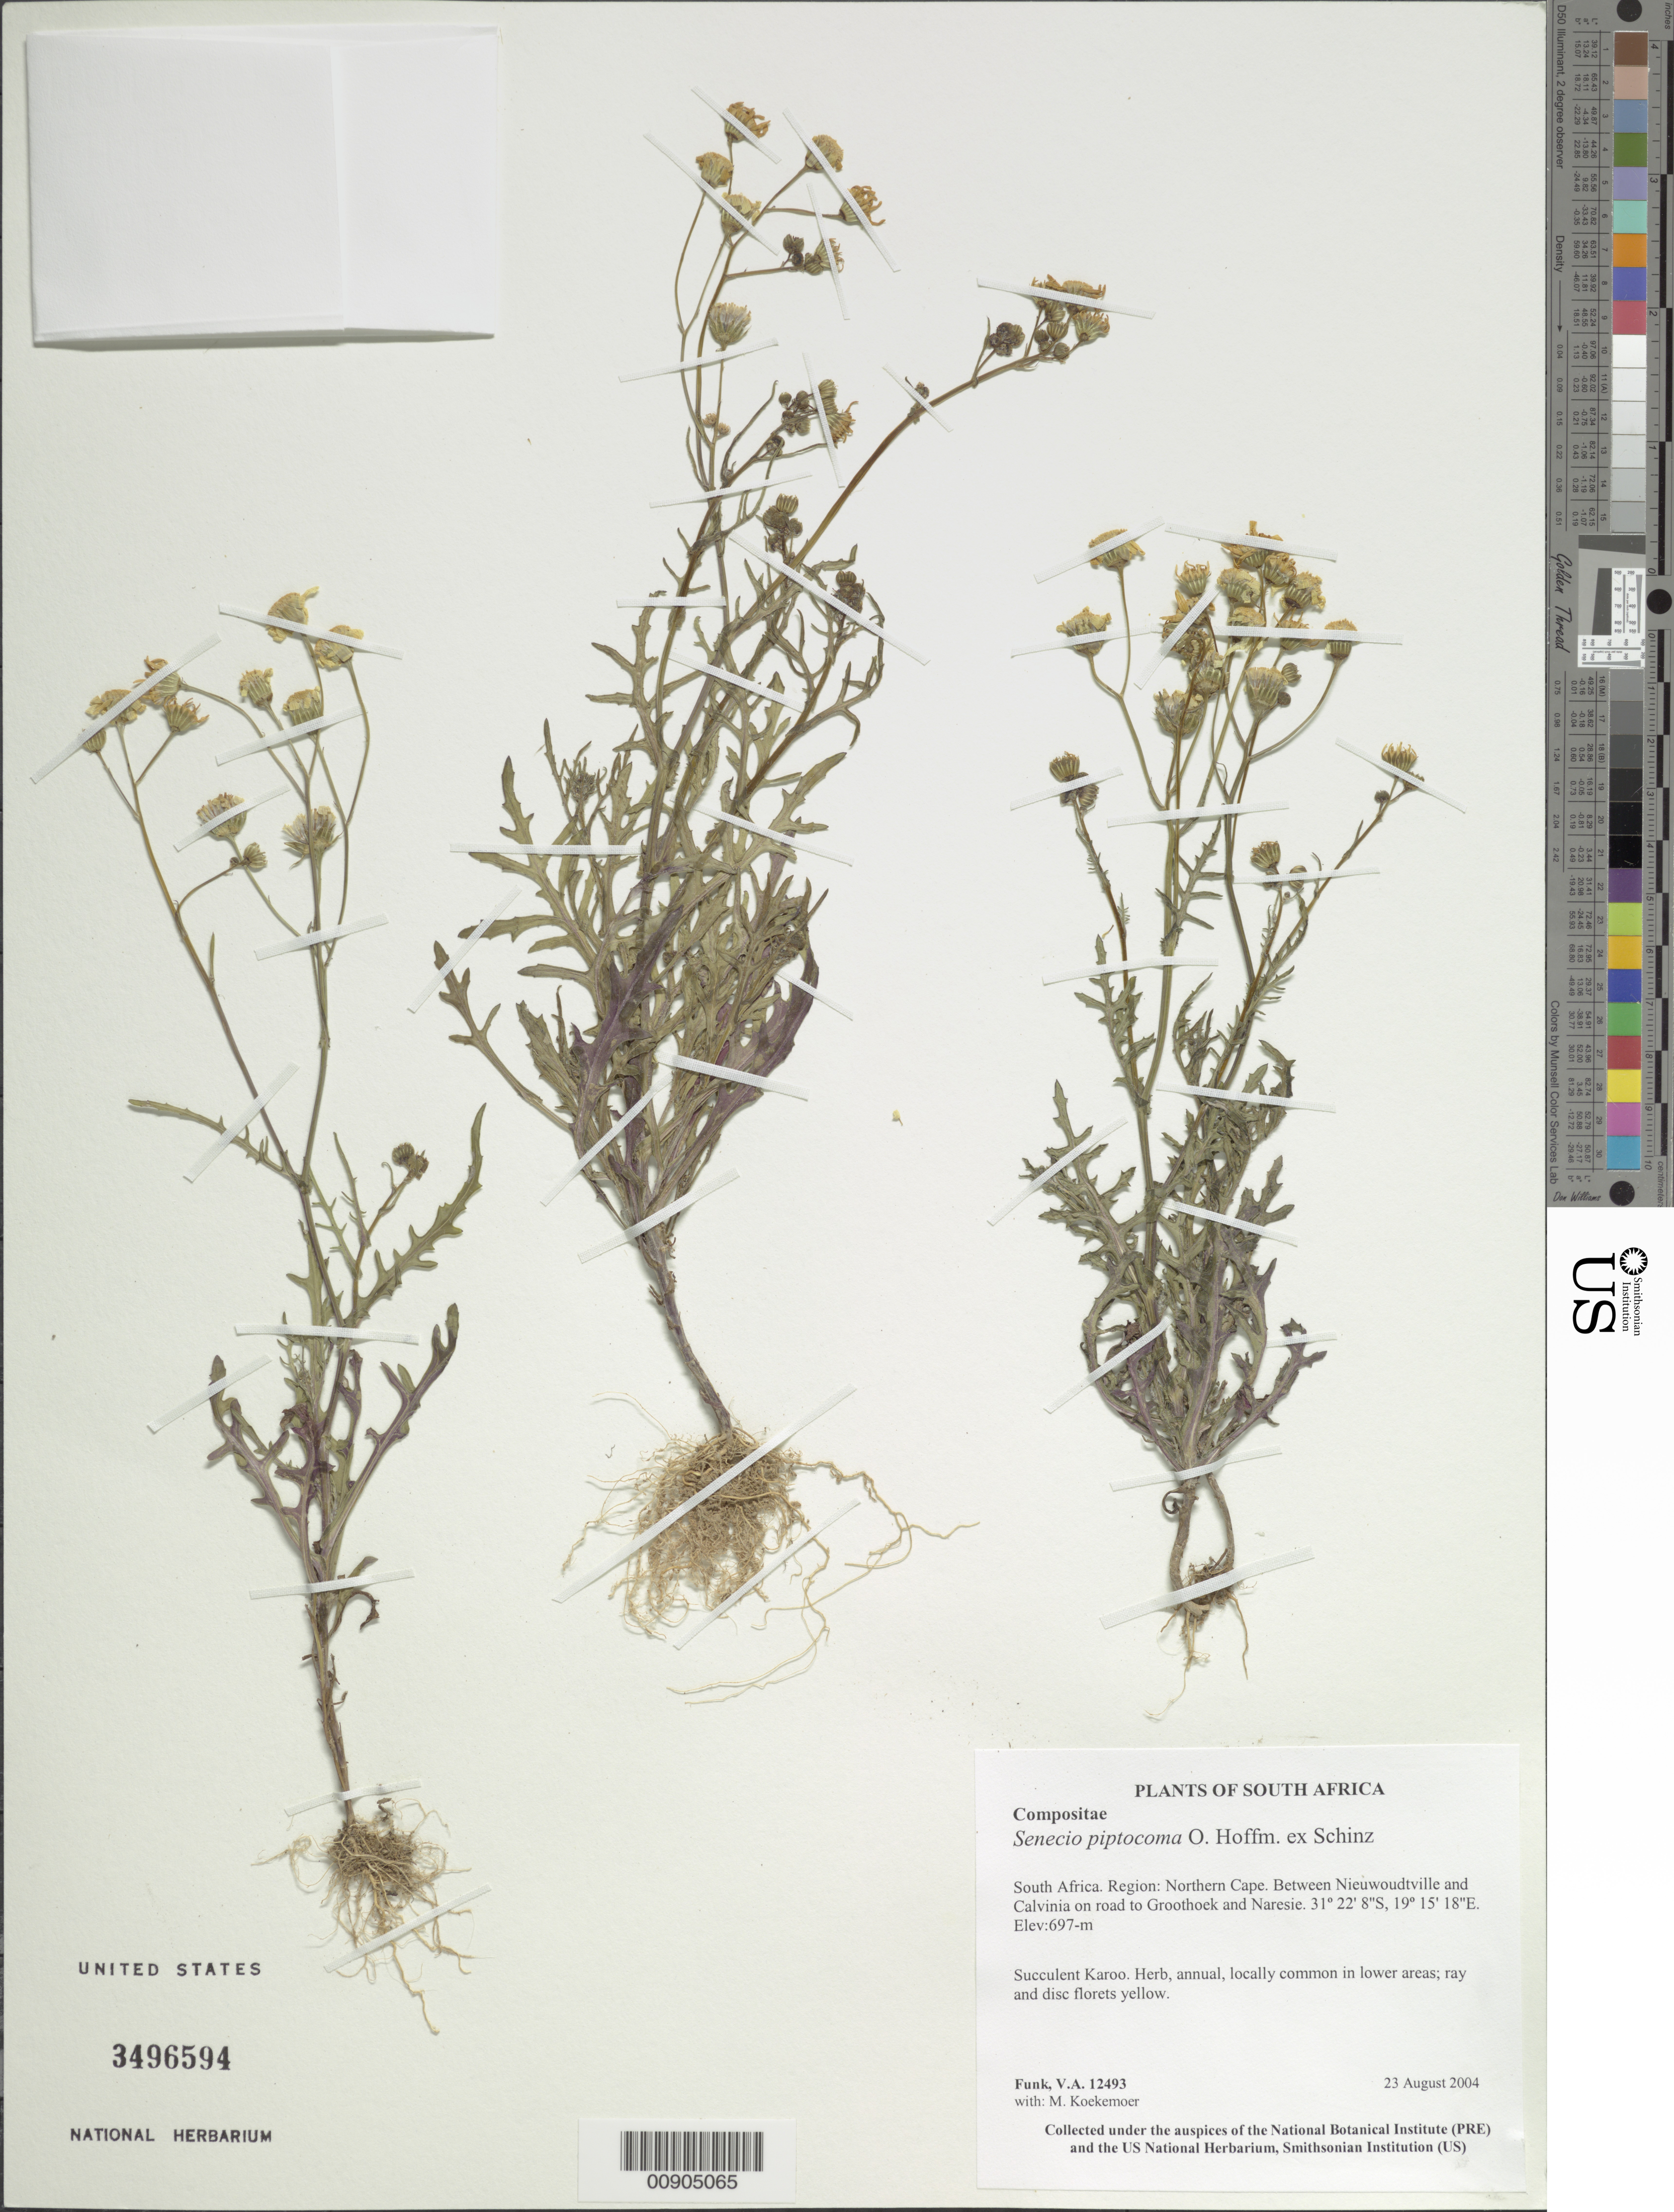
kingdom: Plantae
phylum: Tracheophyta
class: Magnoliopsida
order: Asterales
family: Asteraceae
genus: Senecio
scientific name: Senecio piptocoma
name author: O. Hoffm. ex Schinz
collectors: V. Funk & M. Koekemoer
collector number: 12493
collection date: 2004-08-23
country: South Africa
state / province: Northern Cape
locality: between Nieuwoudtville and Calvinia, on road to Groothoek and Naresie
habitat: Succulent karoo; in lower areas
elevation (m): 697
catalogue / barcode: US 3496594